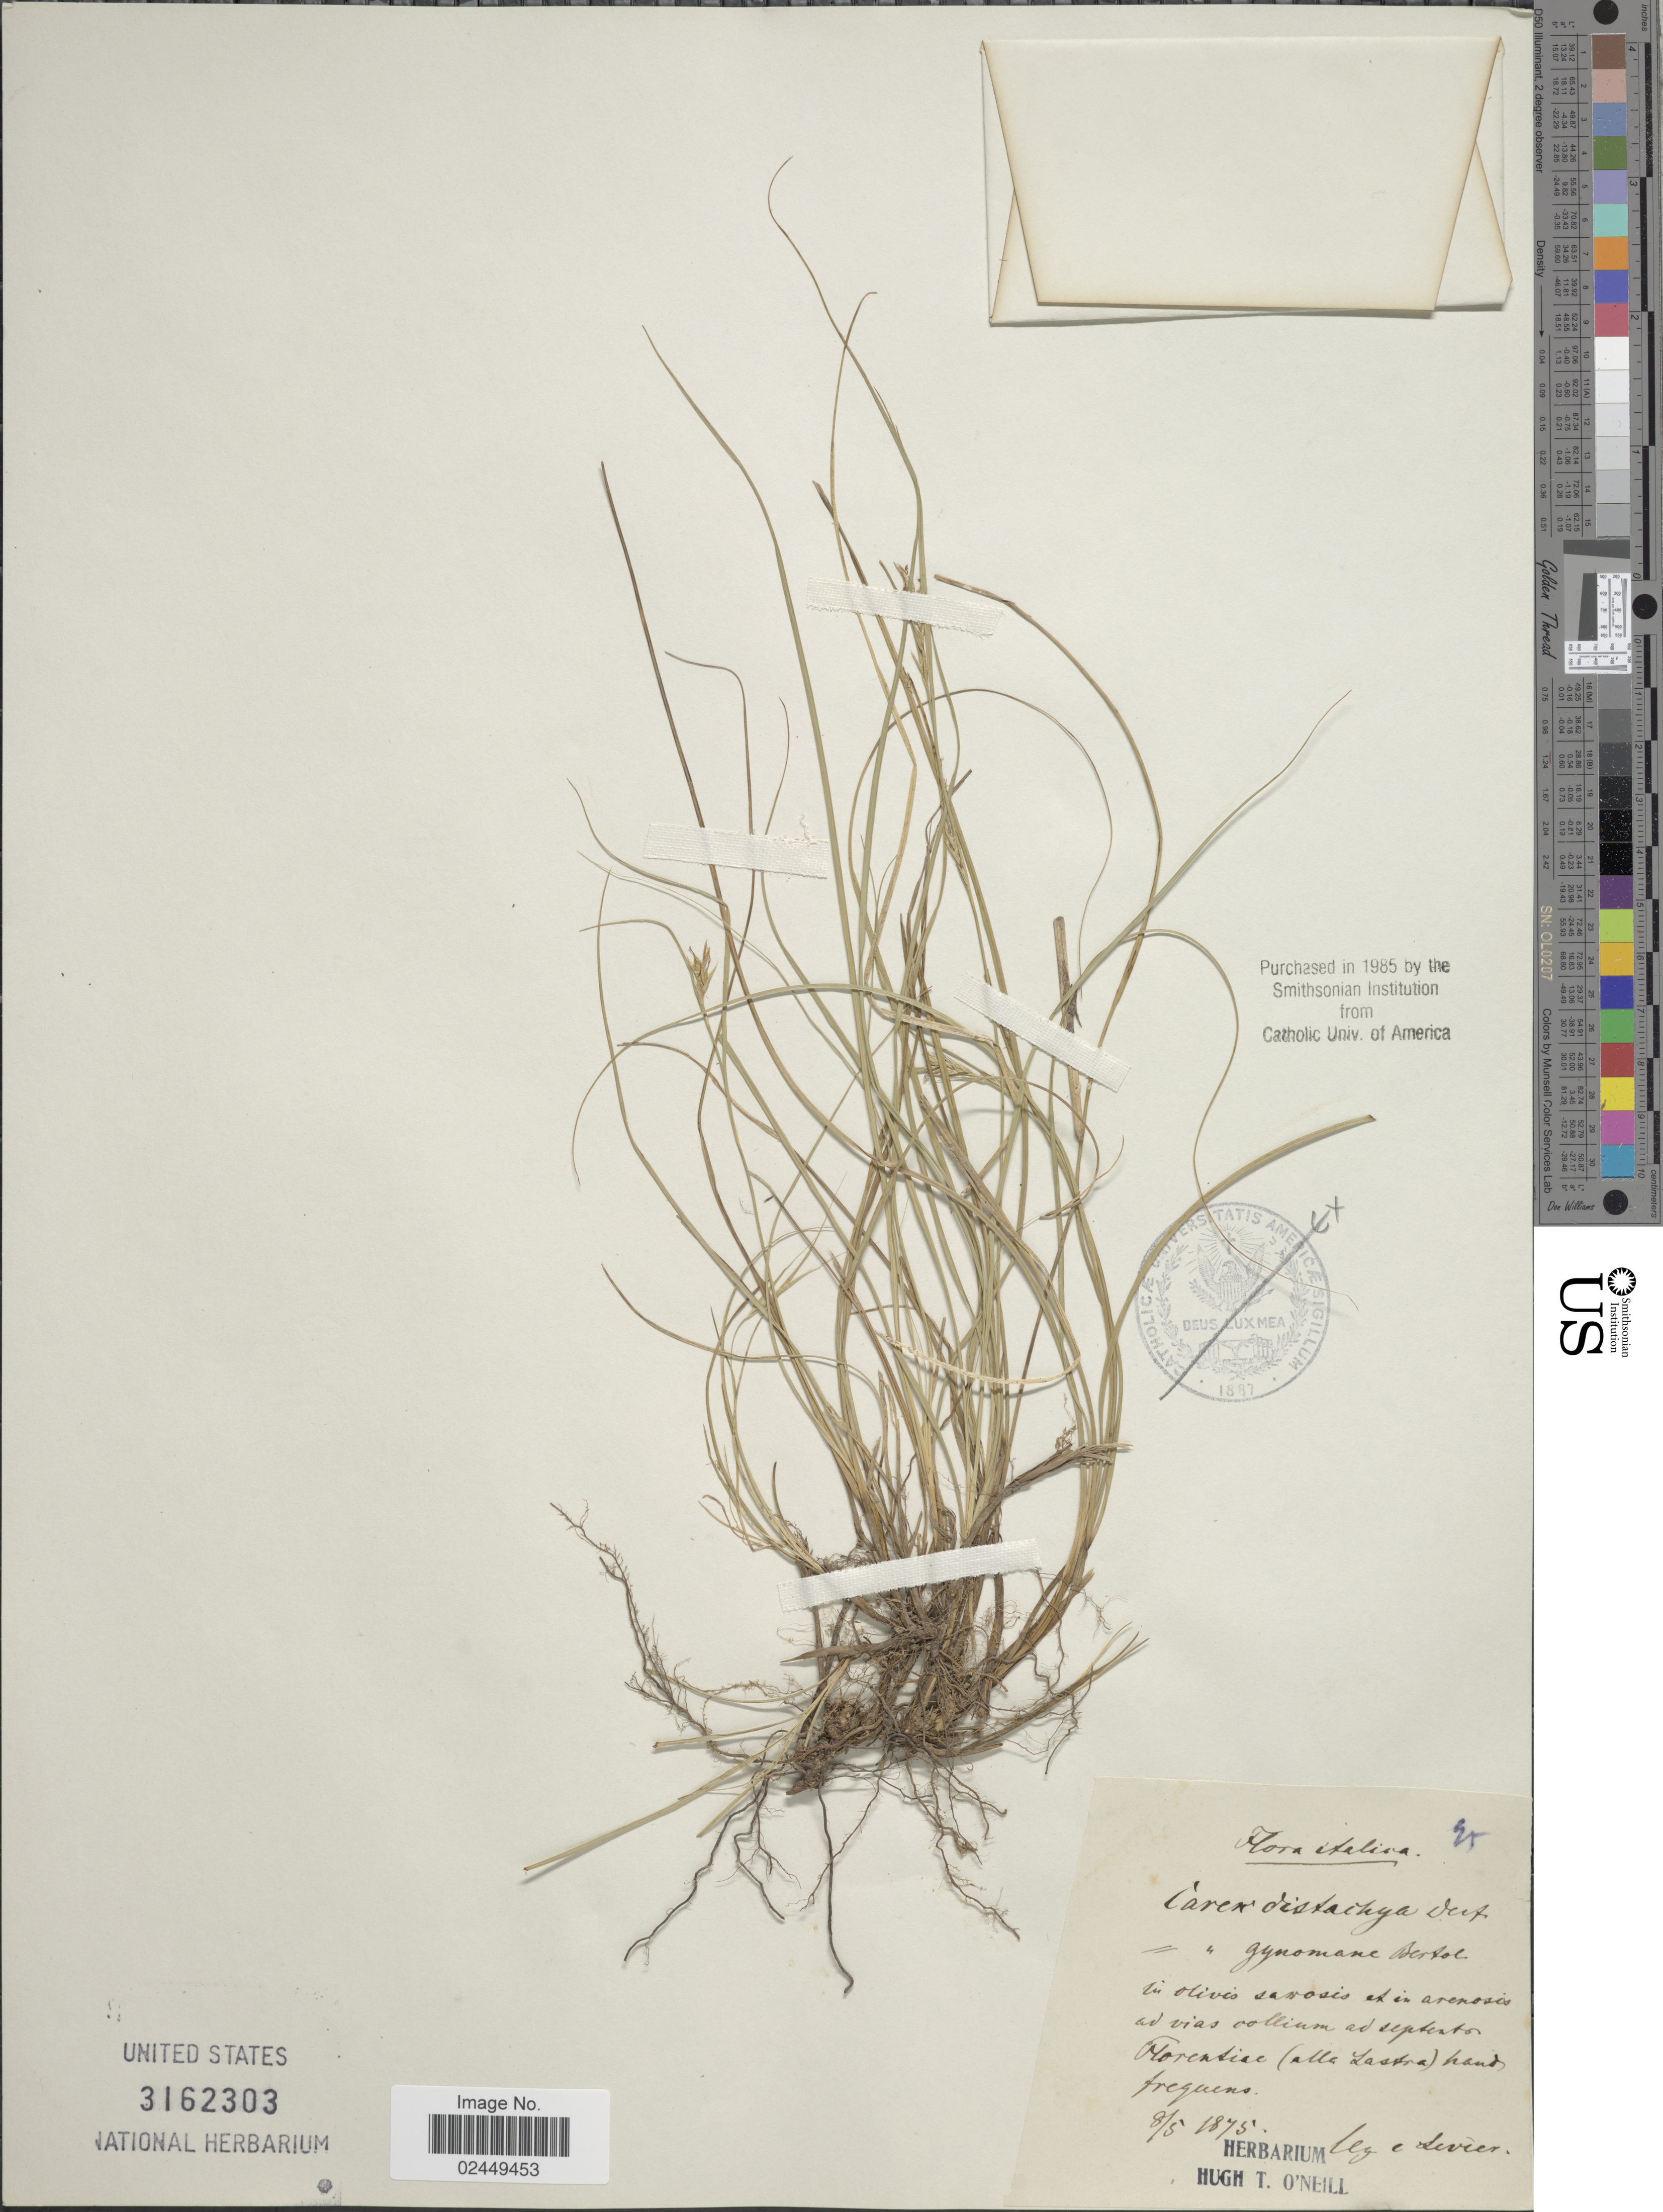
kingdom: Plantae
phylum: Tracheophyta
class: Liliopsida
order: Poales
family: Cyperaceae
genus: Carex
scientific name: Carex distachya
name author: Desf.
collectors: É. Levier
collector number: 780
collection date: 1875-05-08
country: Italy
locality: Florenticae (alla Lastra)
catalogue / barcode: US 3162303